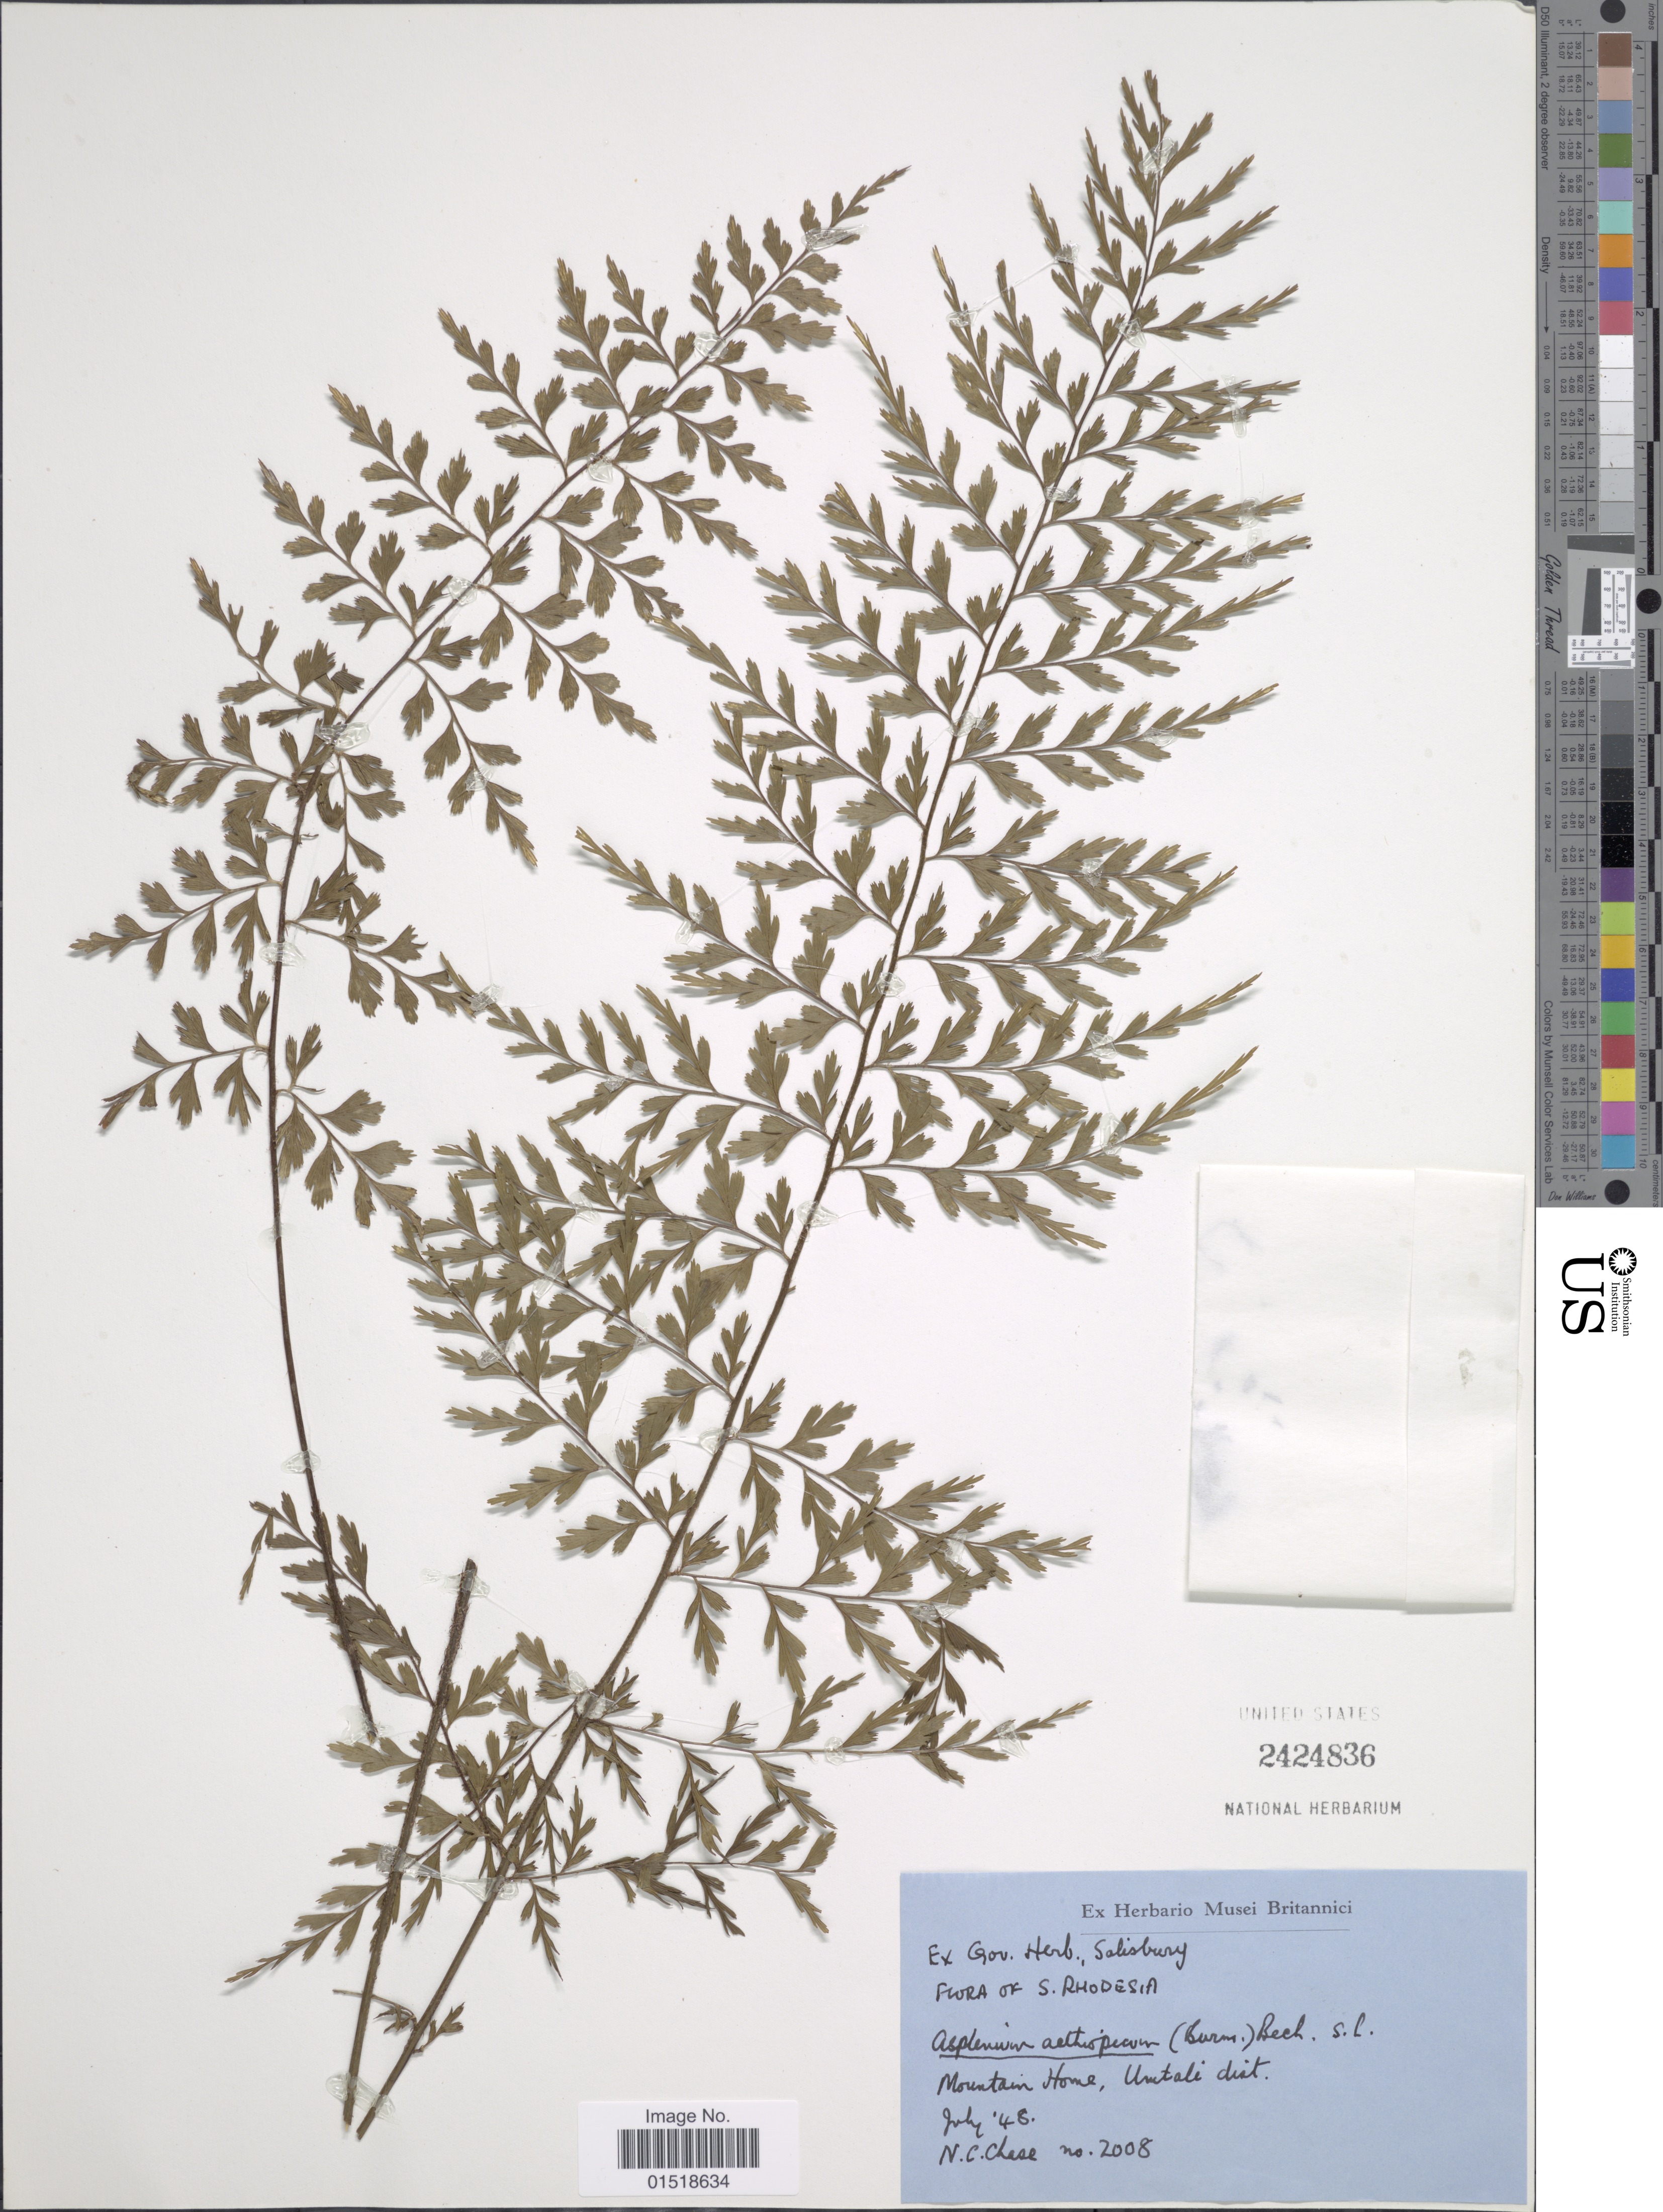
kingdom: Plantae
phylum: Tracheophyta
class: Polypodiopsida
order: Polypodiales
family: Aspleniaceae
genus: Asplenium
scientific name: Asplenium aethiopicum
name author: (Burm. f.) Bech.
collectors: N. C. Chase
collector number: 2008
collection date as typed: Transcribed d/m/y: /7/48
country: Zimbabwe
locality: S. Rhodesia. Mountain Home, Umtali dist.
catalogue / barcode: US 2424836